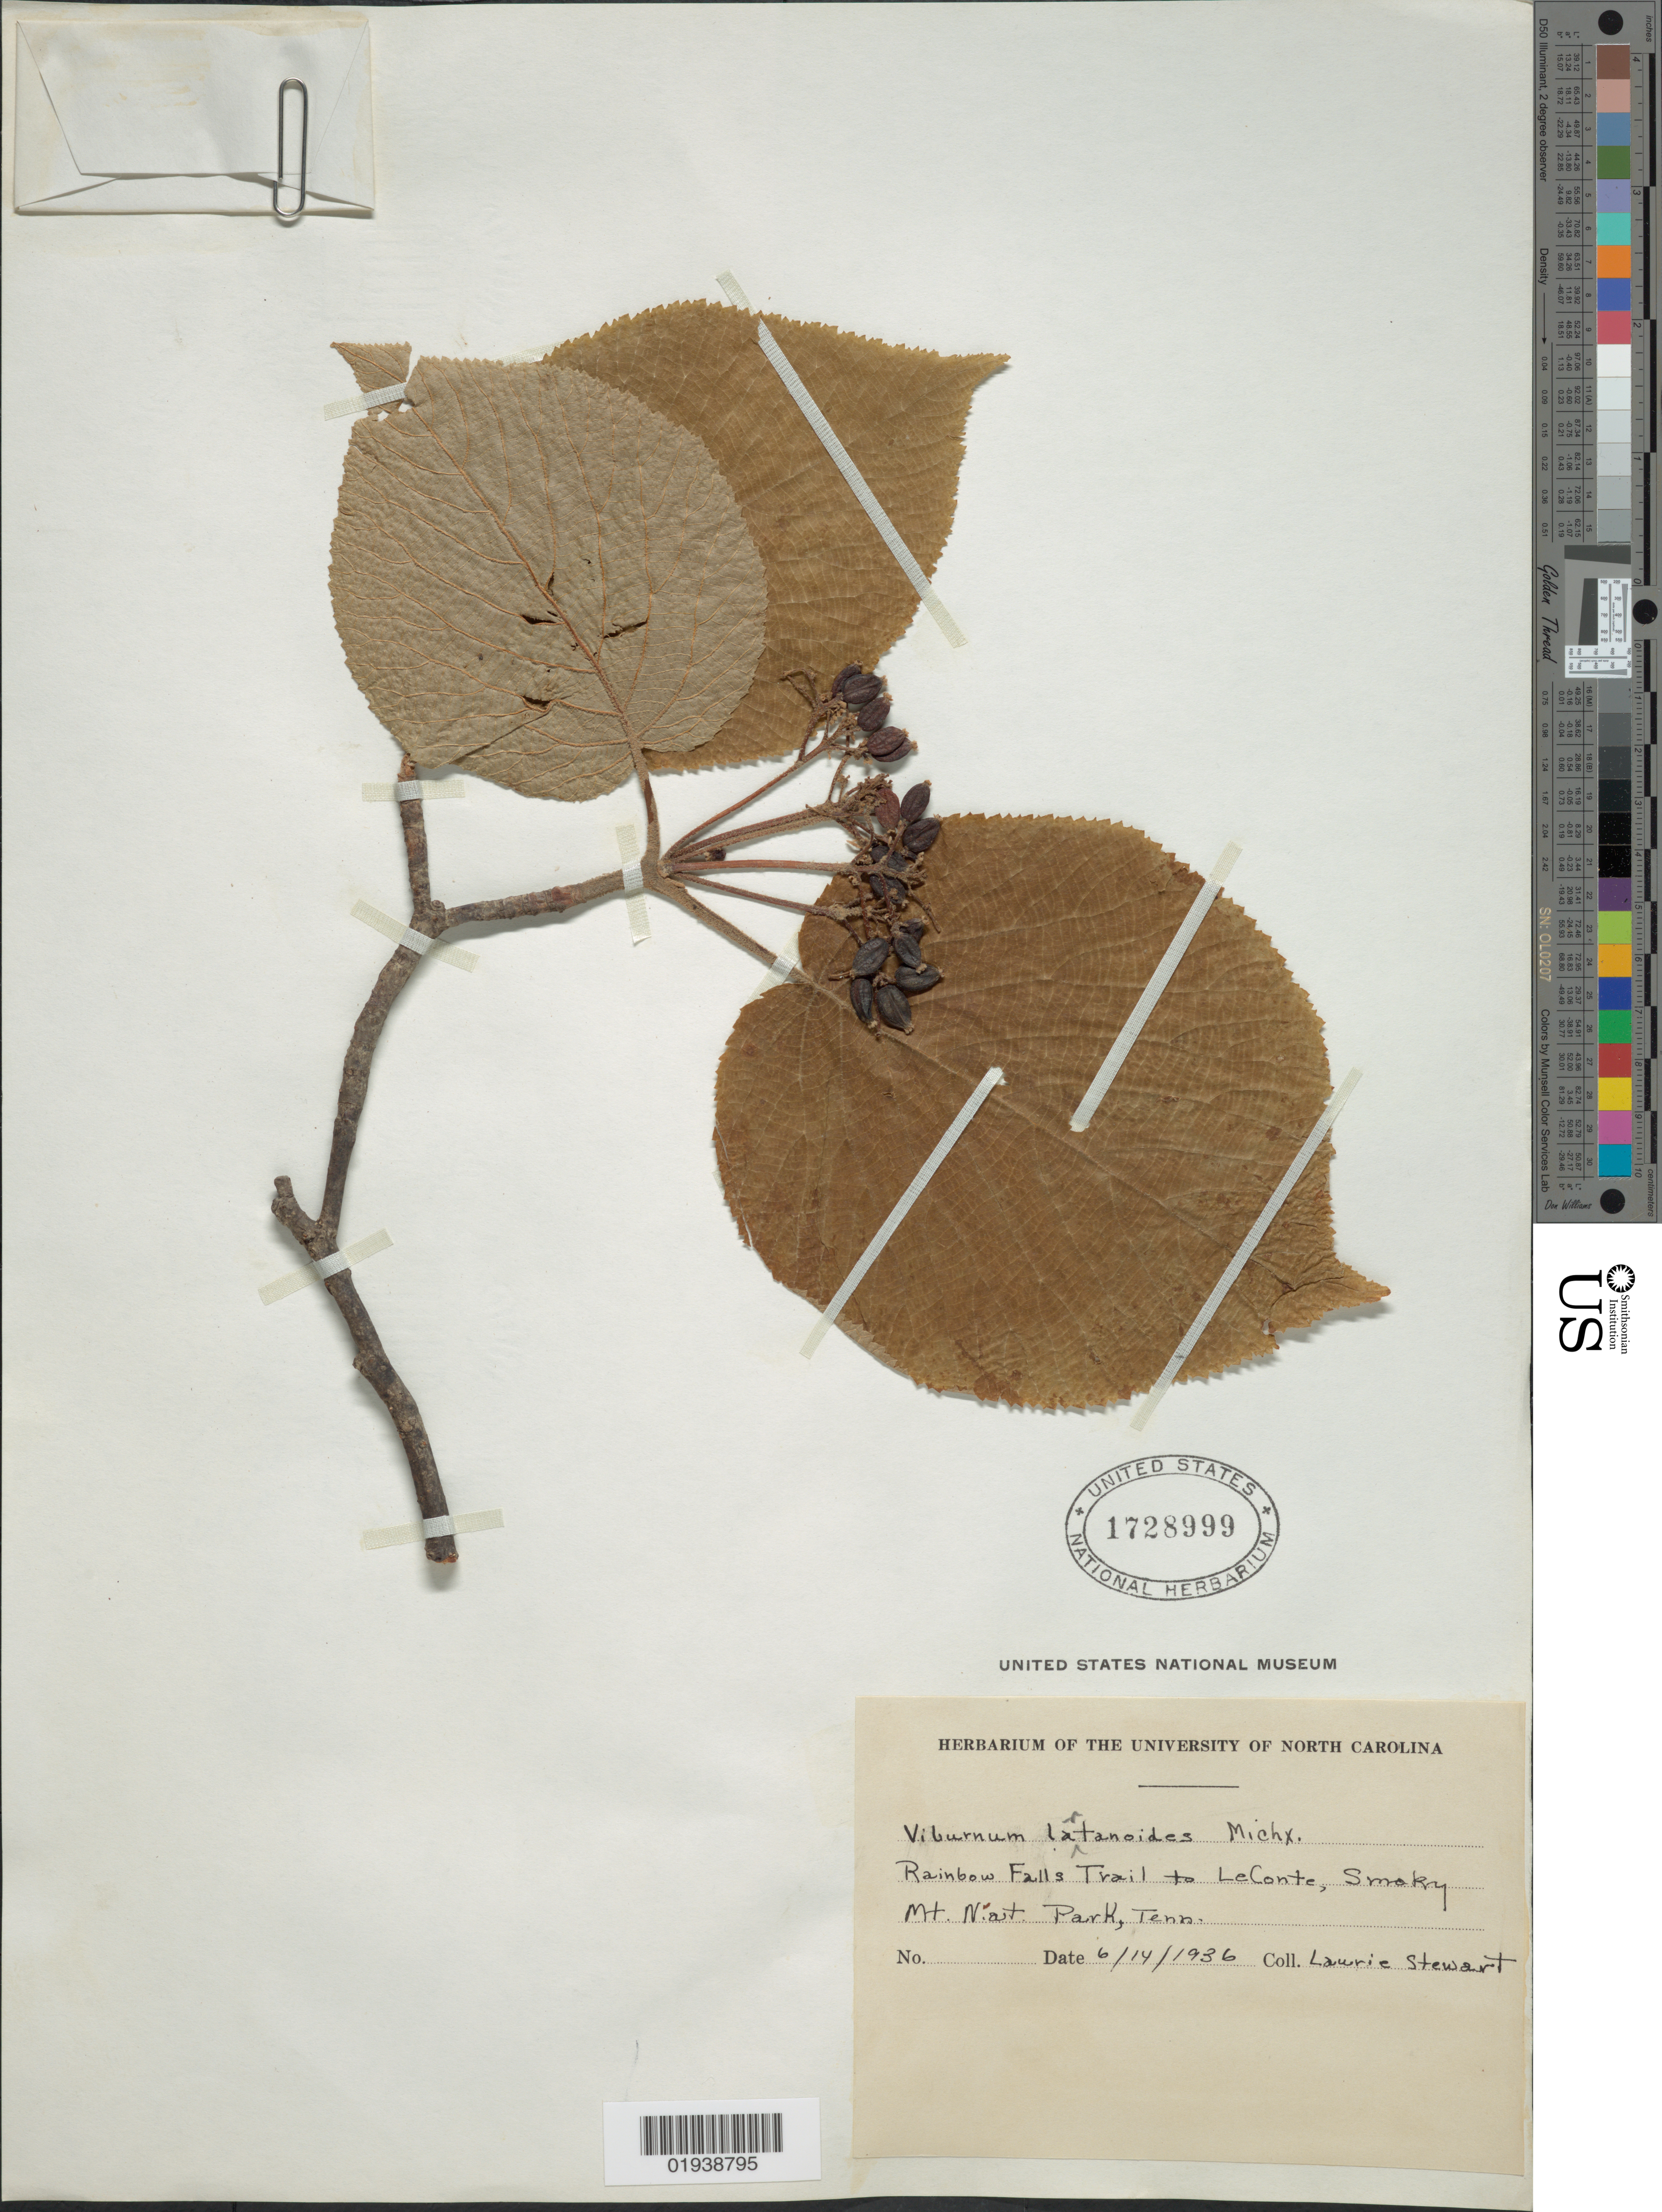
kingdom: Plantae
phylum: Tracheophyta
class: Magnoliopsida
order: Dipsacales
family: Viburnaceae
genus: Viburnum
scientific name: Viburnum lantanoides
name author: Michx.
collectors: L. Stewart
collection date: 1936-06-14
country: United States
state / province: Tennessee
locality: Rainbow Falls Trail to LeConte, Smoky Mt. Nat. Park.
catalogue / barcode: US 1728999